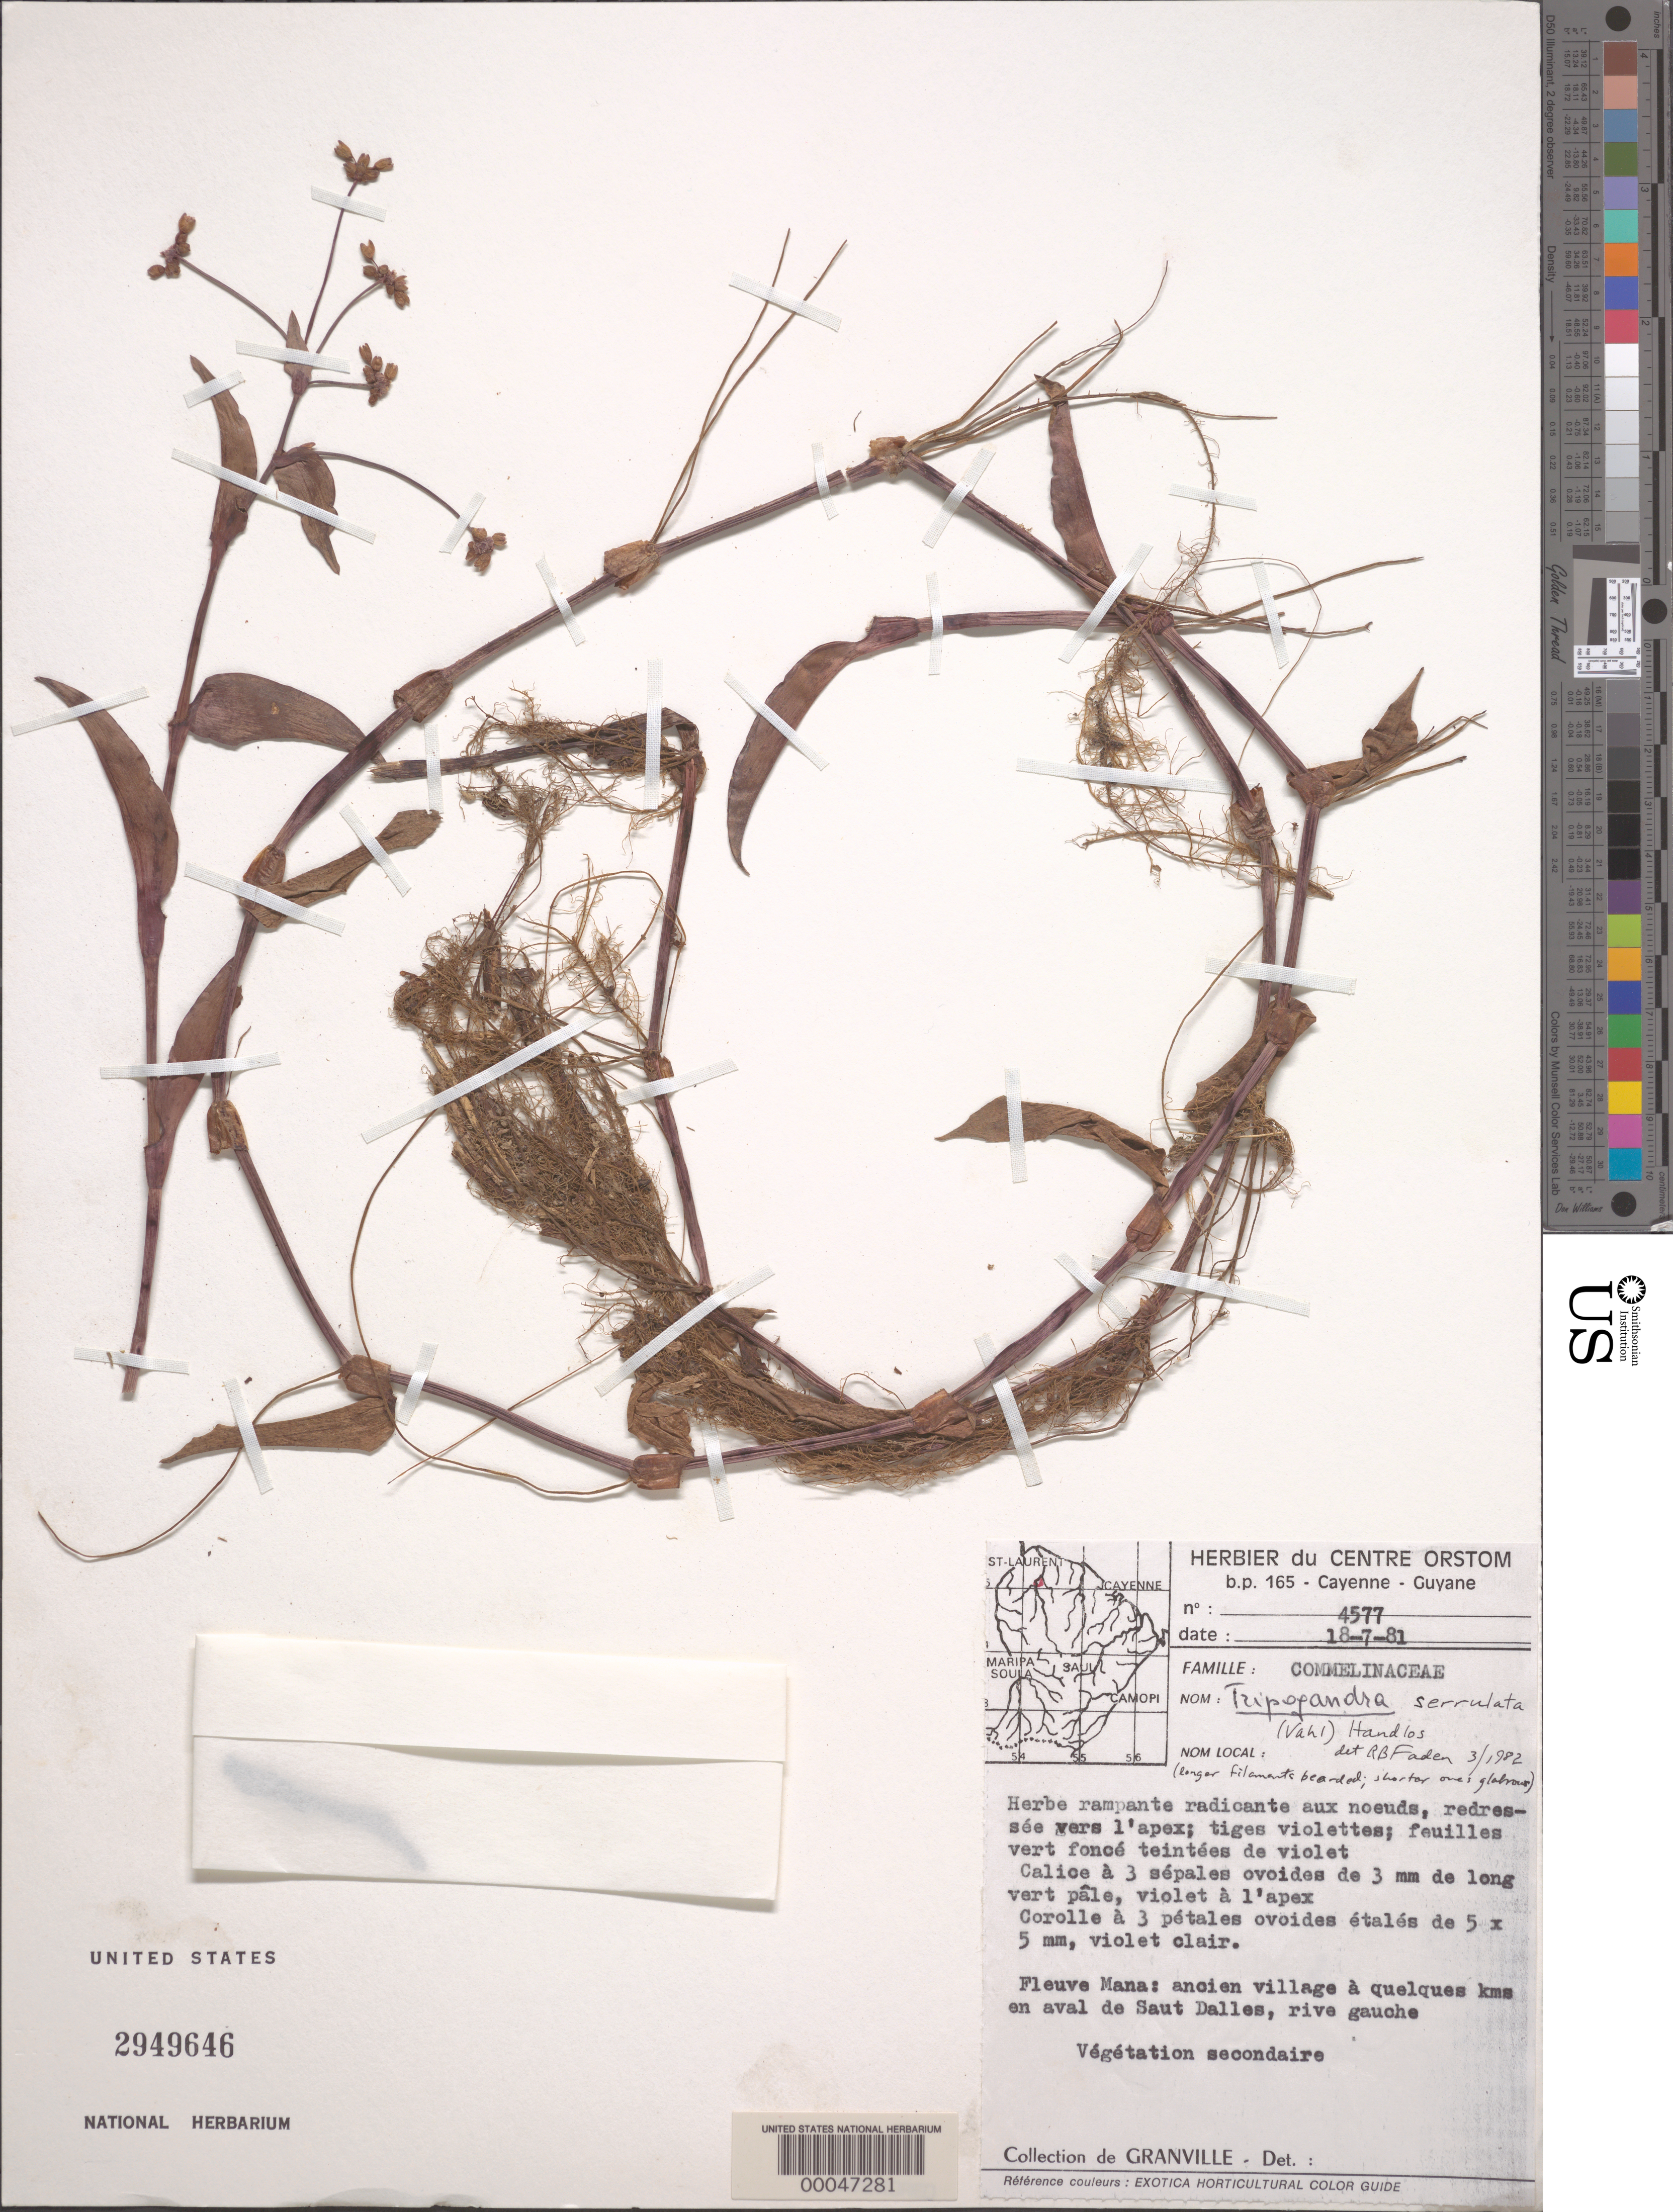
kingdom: Plantae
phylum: Tracheophyta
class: Liliopsida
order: Commelinales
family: Commelinaceae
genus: Tripogandra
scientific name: Tripogandra serrulata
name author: (Vahl) Handlos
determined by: Faden, Robert B., (US), Smithsonian Institution - National Museum of Natural History (UNITED STATES)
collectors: J.-J. de Granville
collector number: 4577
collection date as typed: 18 Jul 1981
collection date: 1981-07-18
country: French Guiana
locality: Mana river, saut dalles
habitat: Secondary vegitation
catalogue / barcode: US 2949646